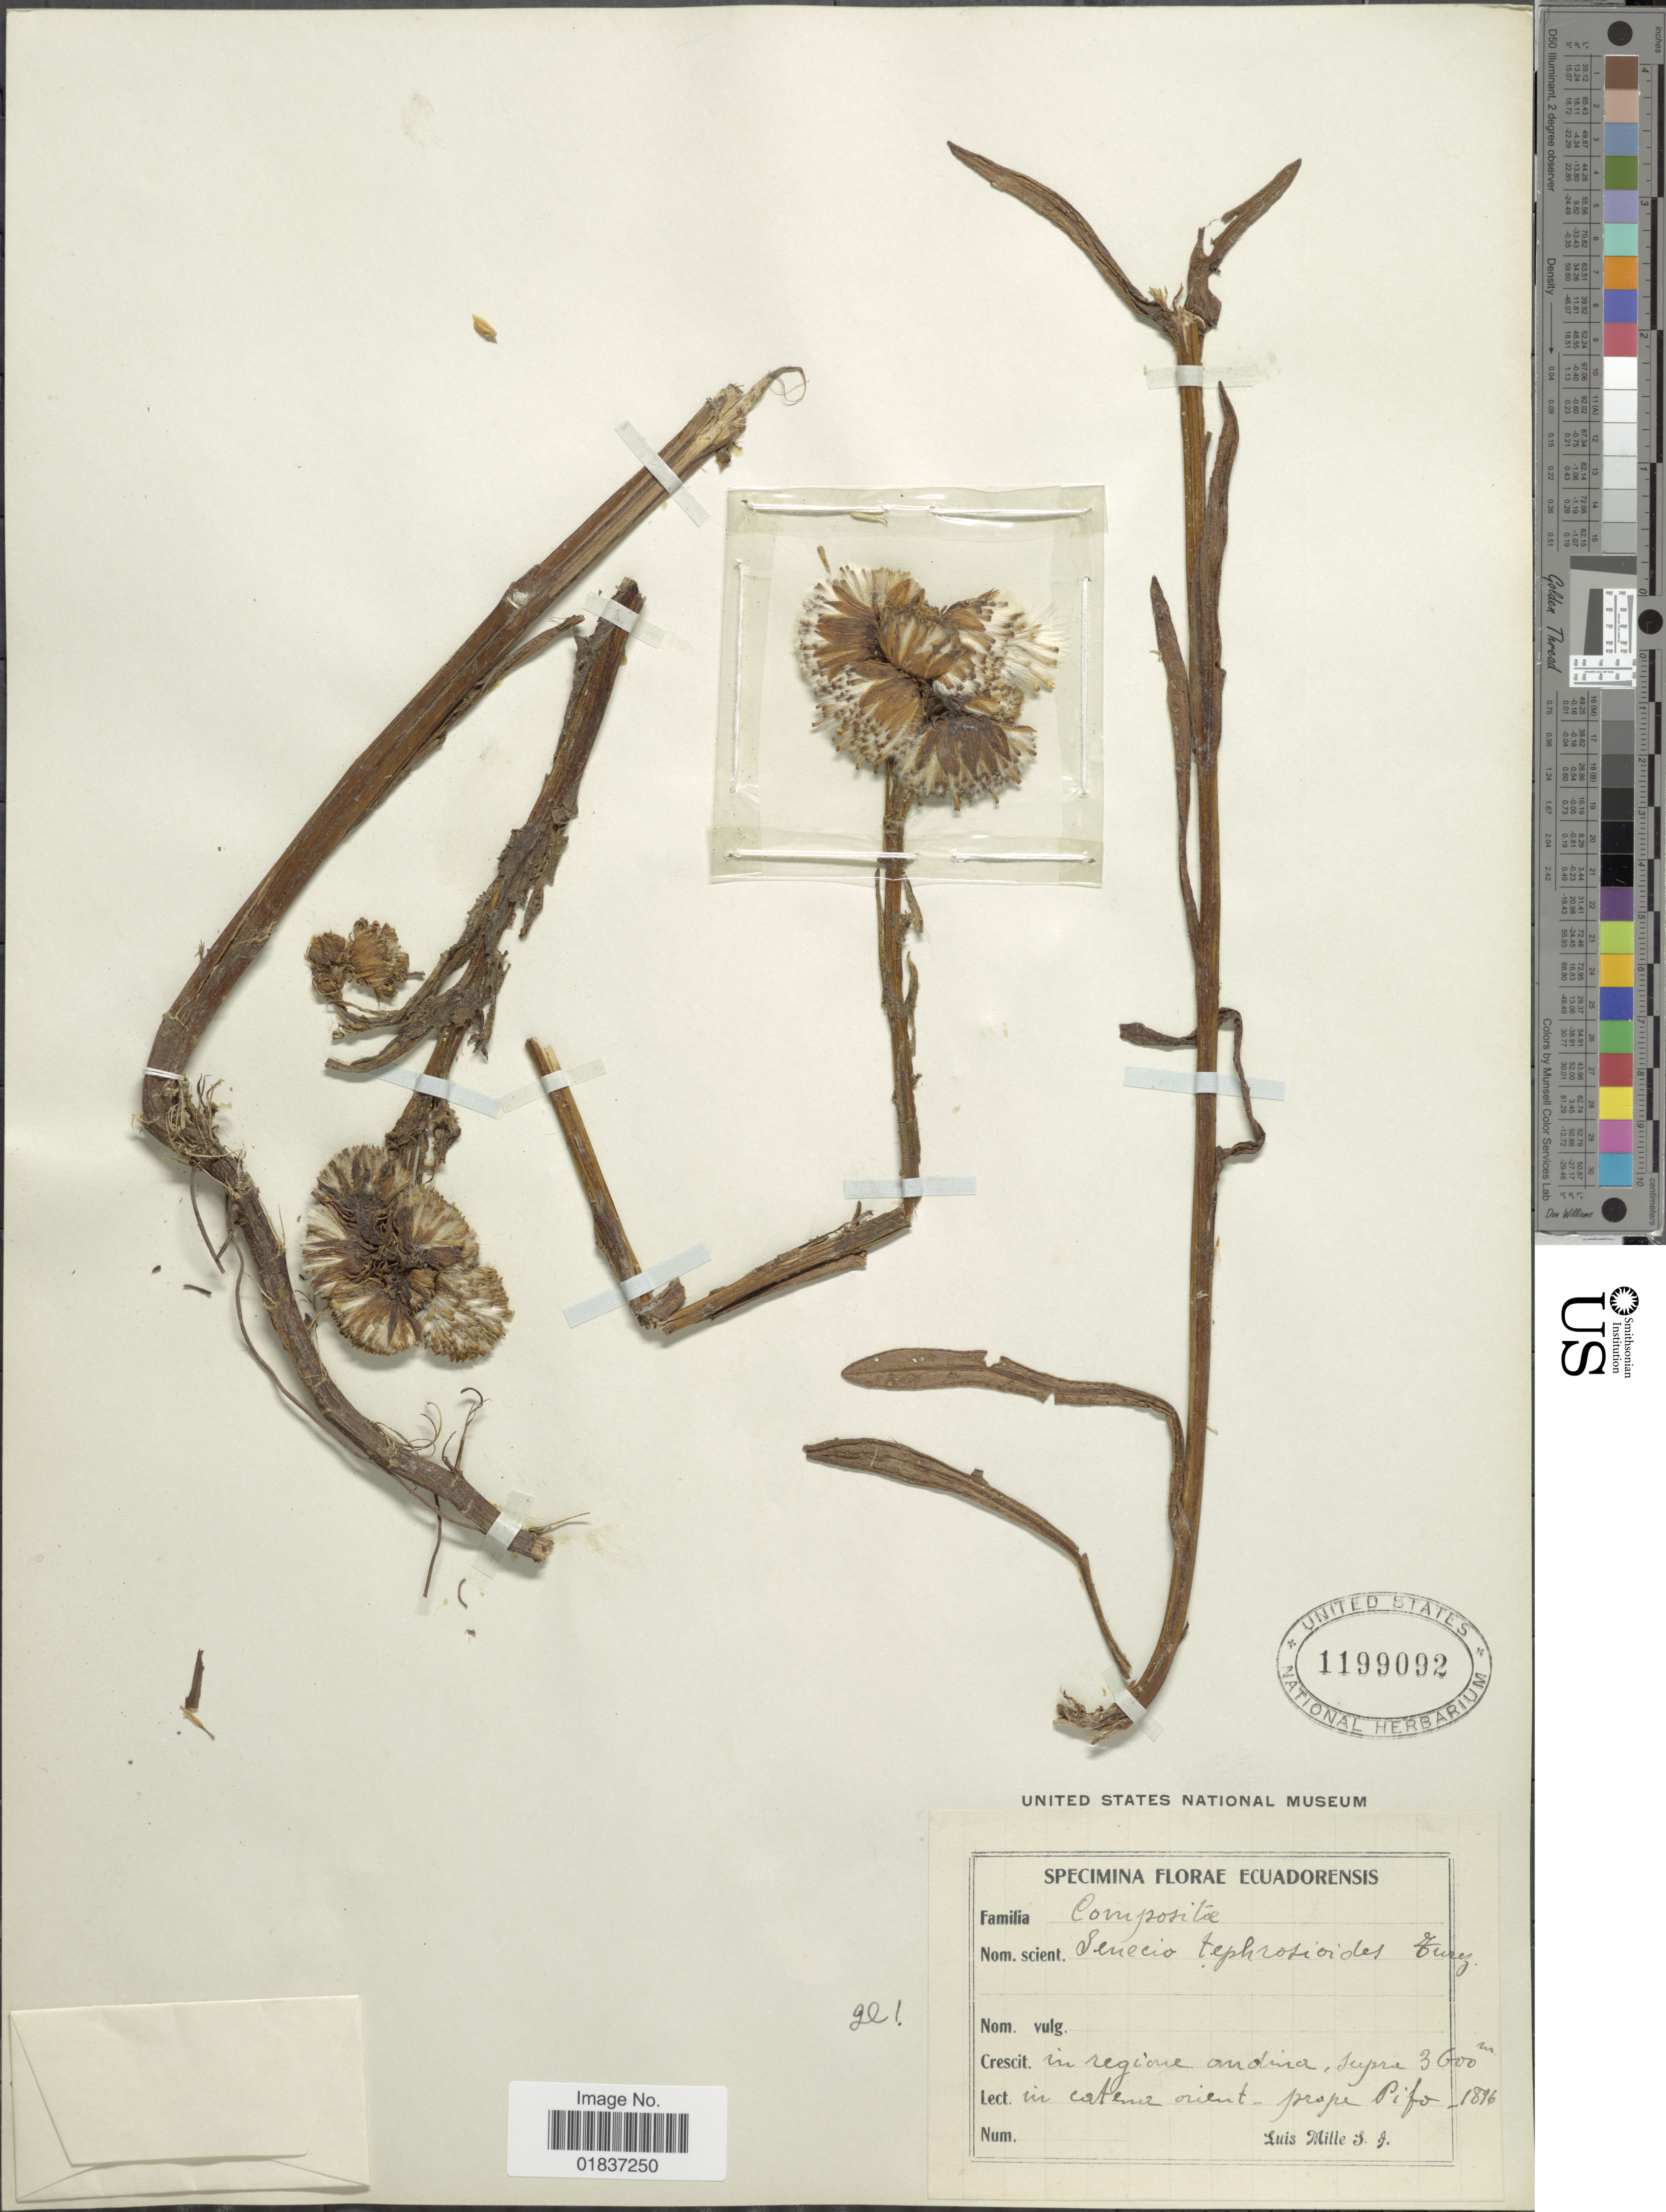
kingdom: Plantae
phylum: Tracheophyta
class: Magnoliopsida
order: Asterales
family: Asteraceae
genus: Senecio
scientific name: Senecio tephrosioides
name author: Turcz.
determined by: Salomon, Luciana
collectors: L. Mille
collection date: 1896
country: Ecuador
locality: In regione andina, In cotenz orient prope Pifo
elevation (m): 3600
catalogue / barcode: US 1199092